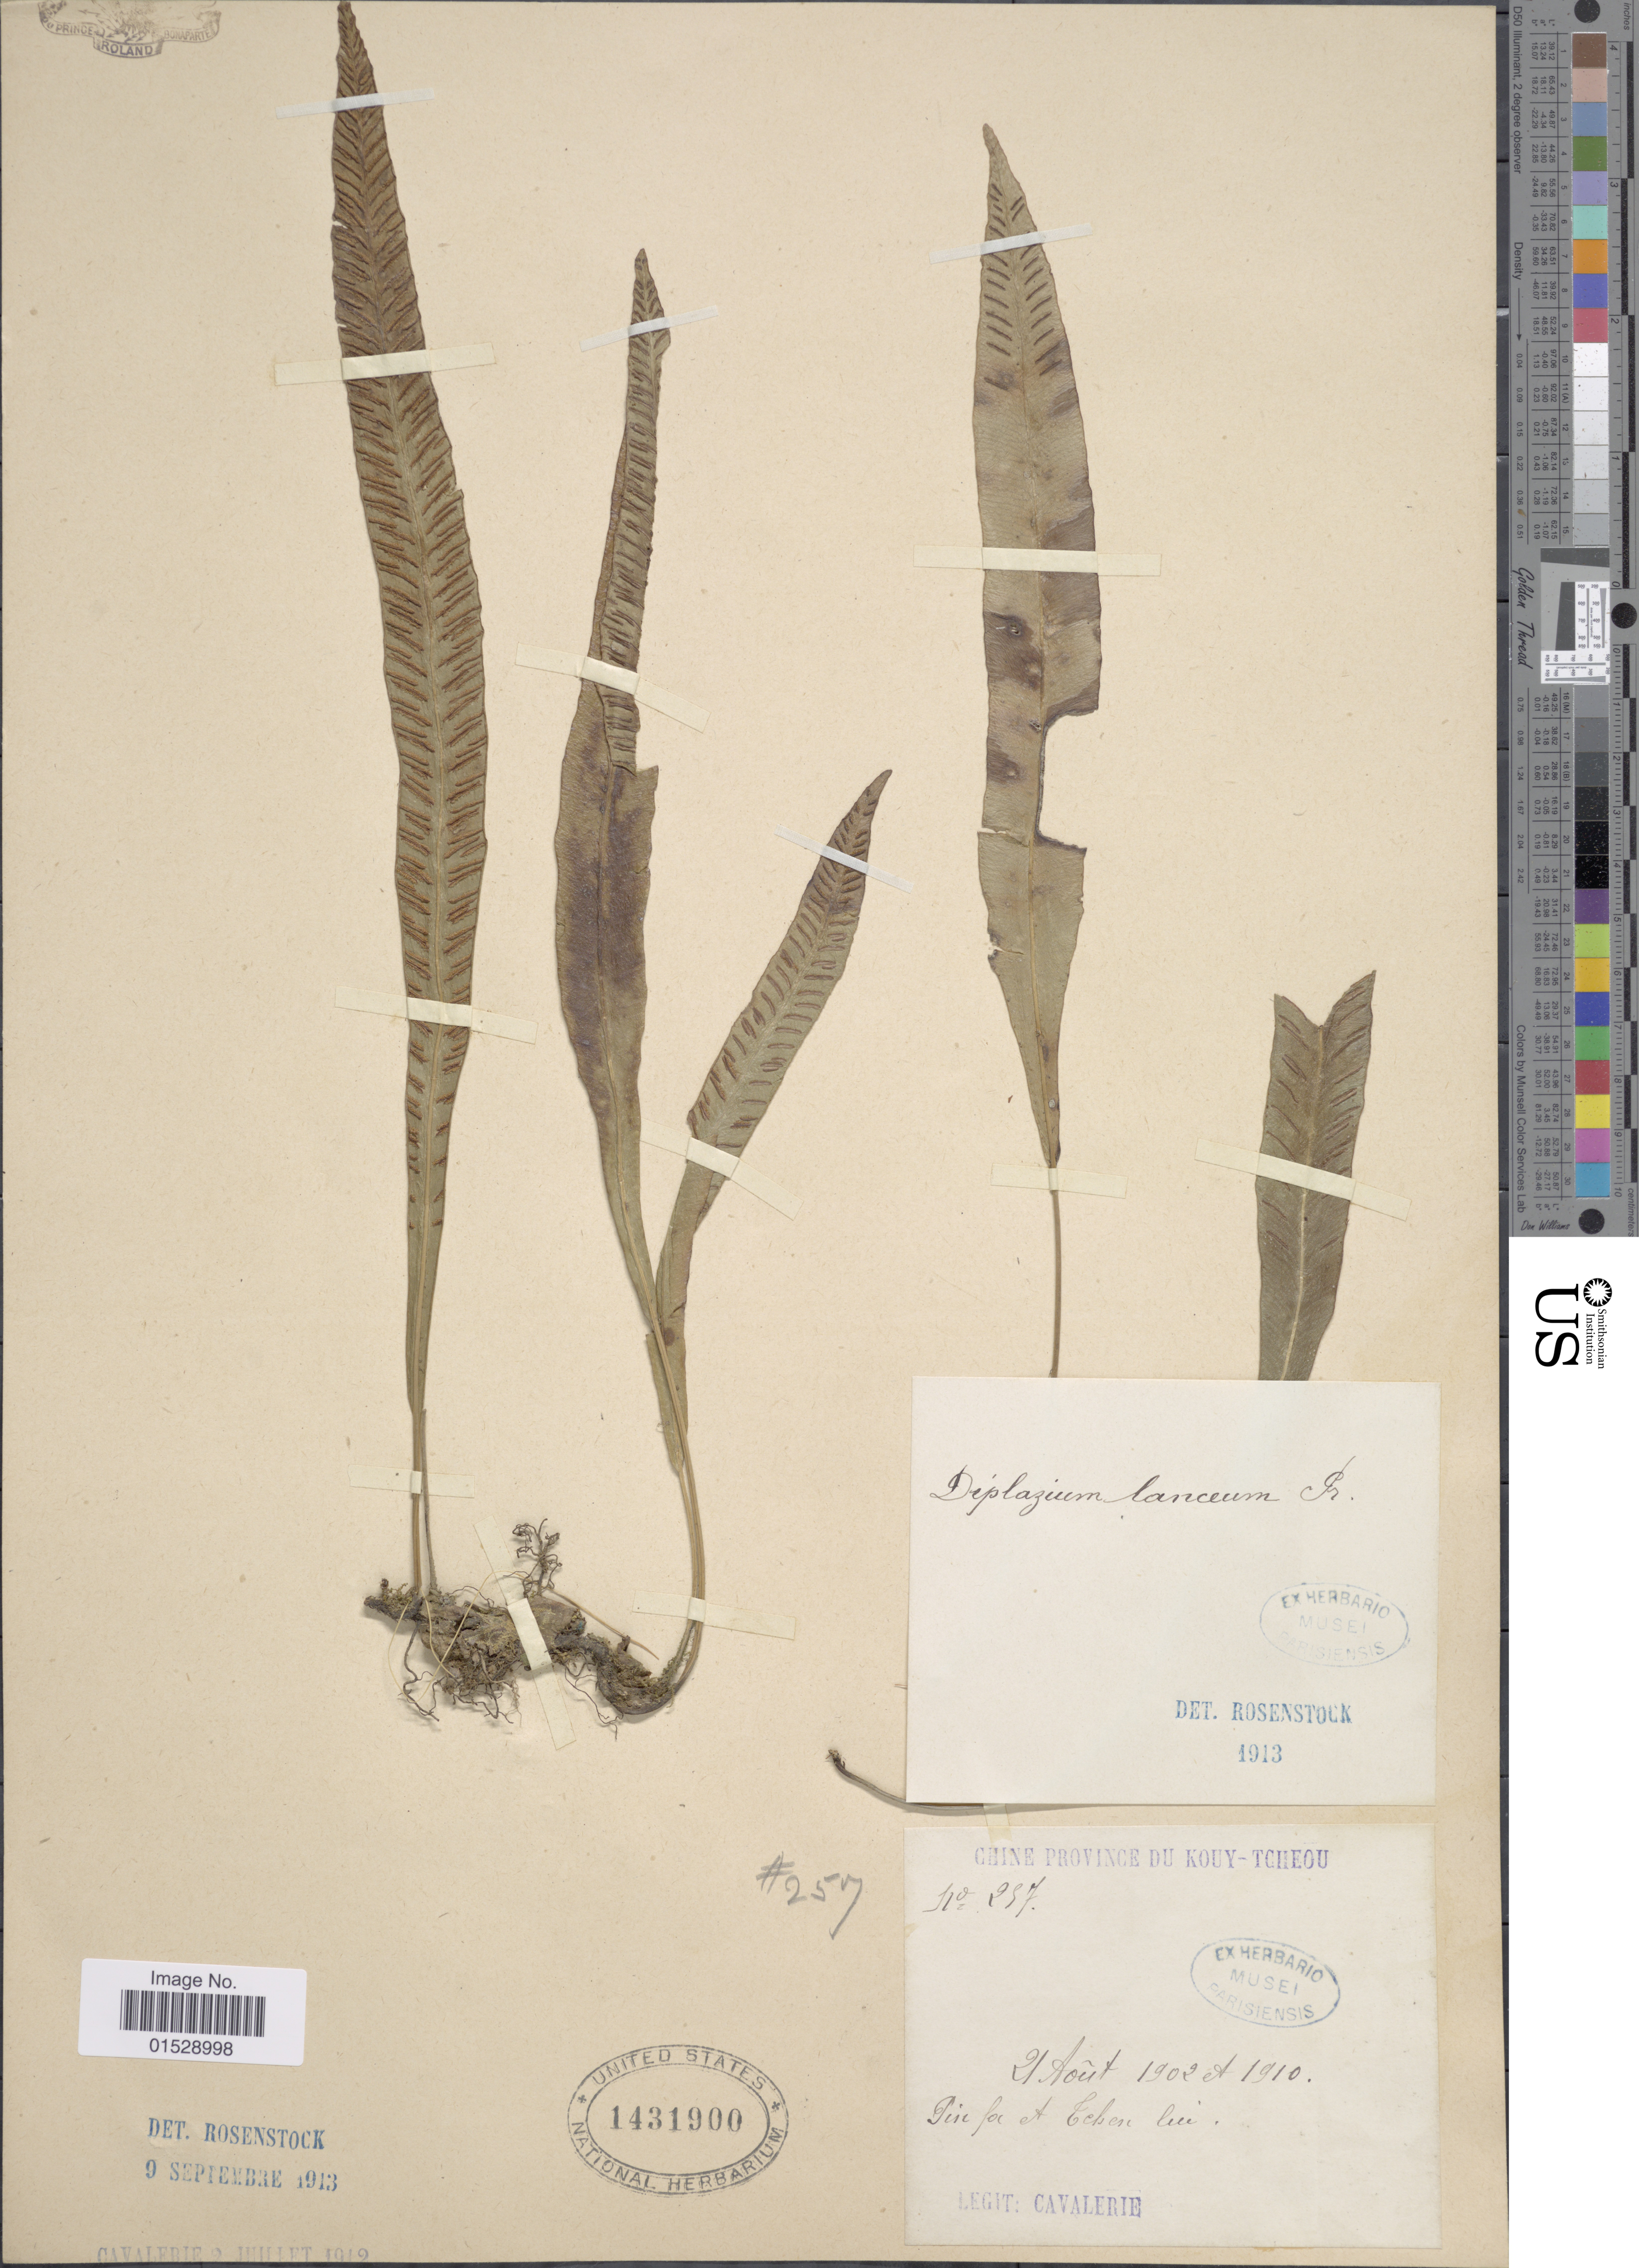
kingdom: Plantae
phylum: Tracheophyta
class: Polypodiopsida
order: Polypodiales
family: Athyriaceae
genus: Deparia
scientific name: Deparia lancea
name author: (Thunb.) Fraser-Jenk.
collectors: -. Cavalerie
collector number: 257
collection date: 1902-08-21/1910-08-21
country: China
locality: Chine, Province du Kouy-Tcheou, Fin fa & Eeken lui [interpreted]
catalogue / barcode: US 1431900